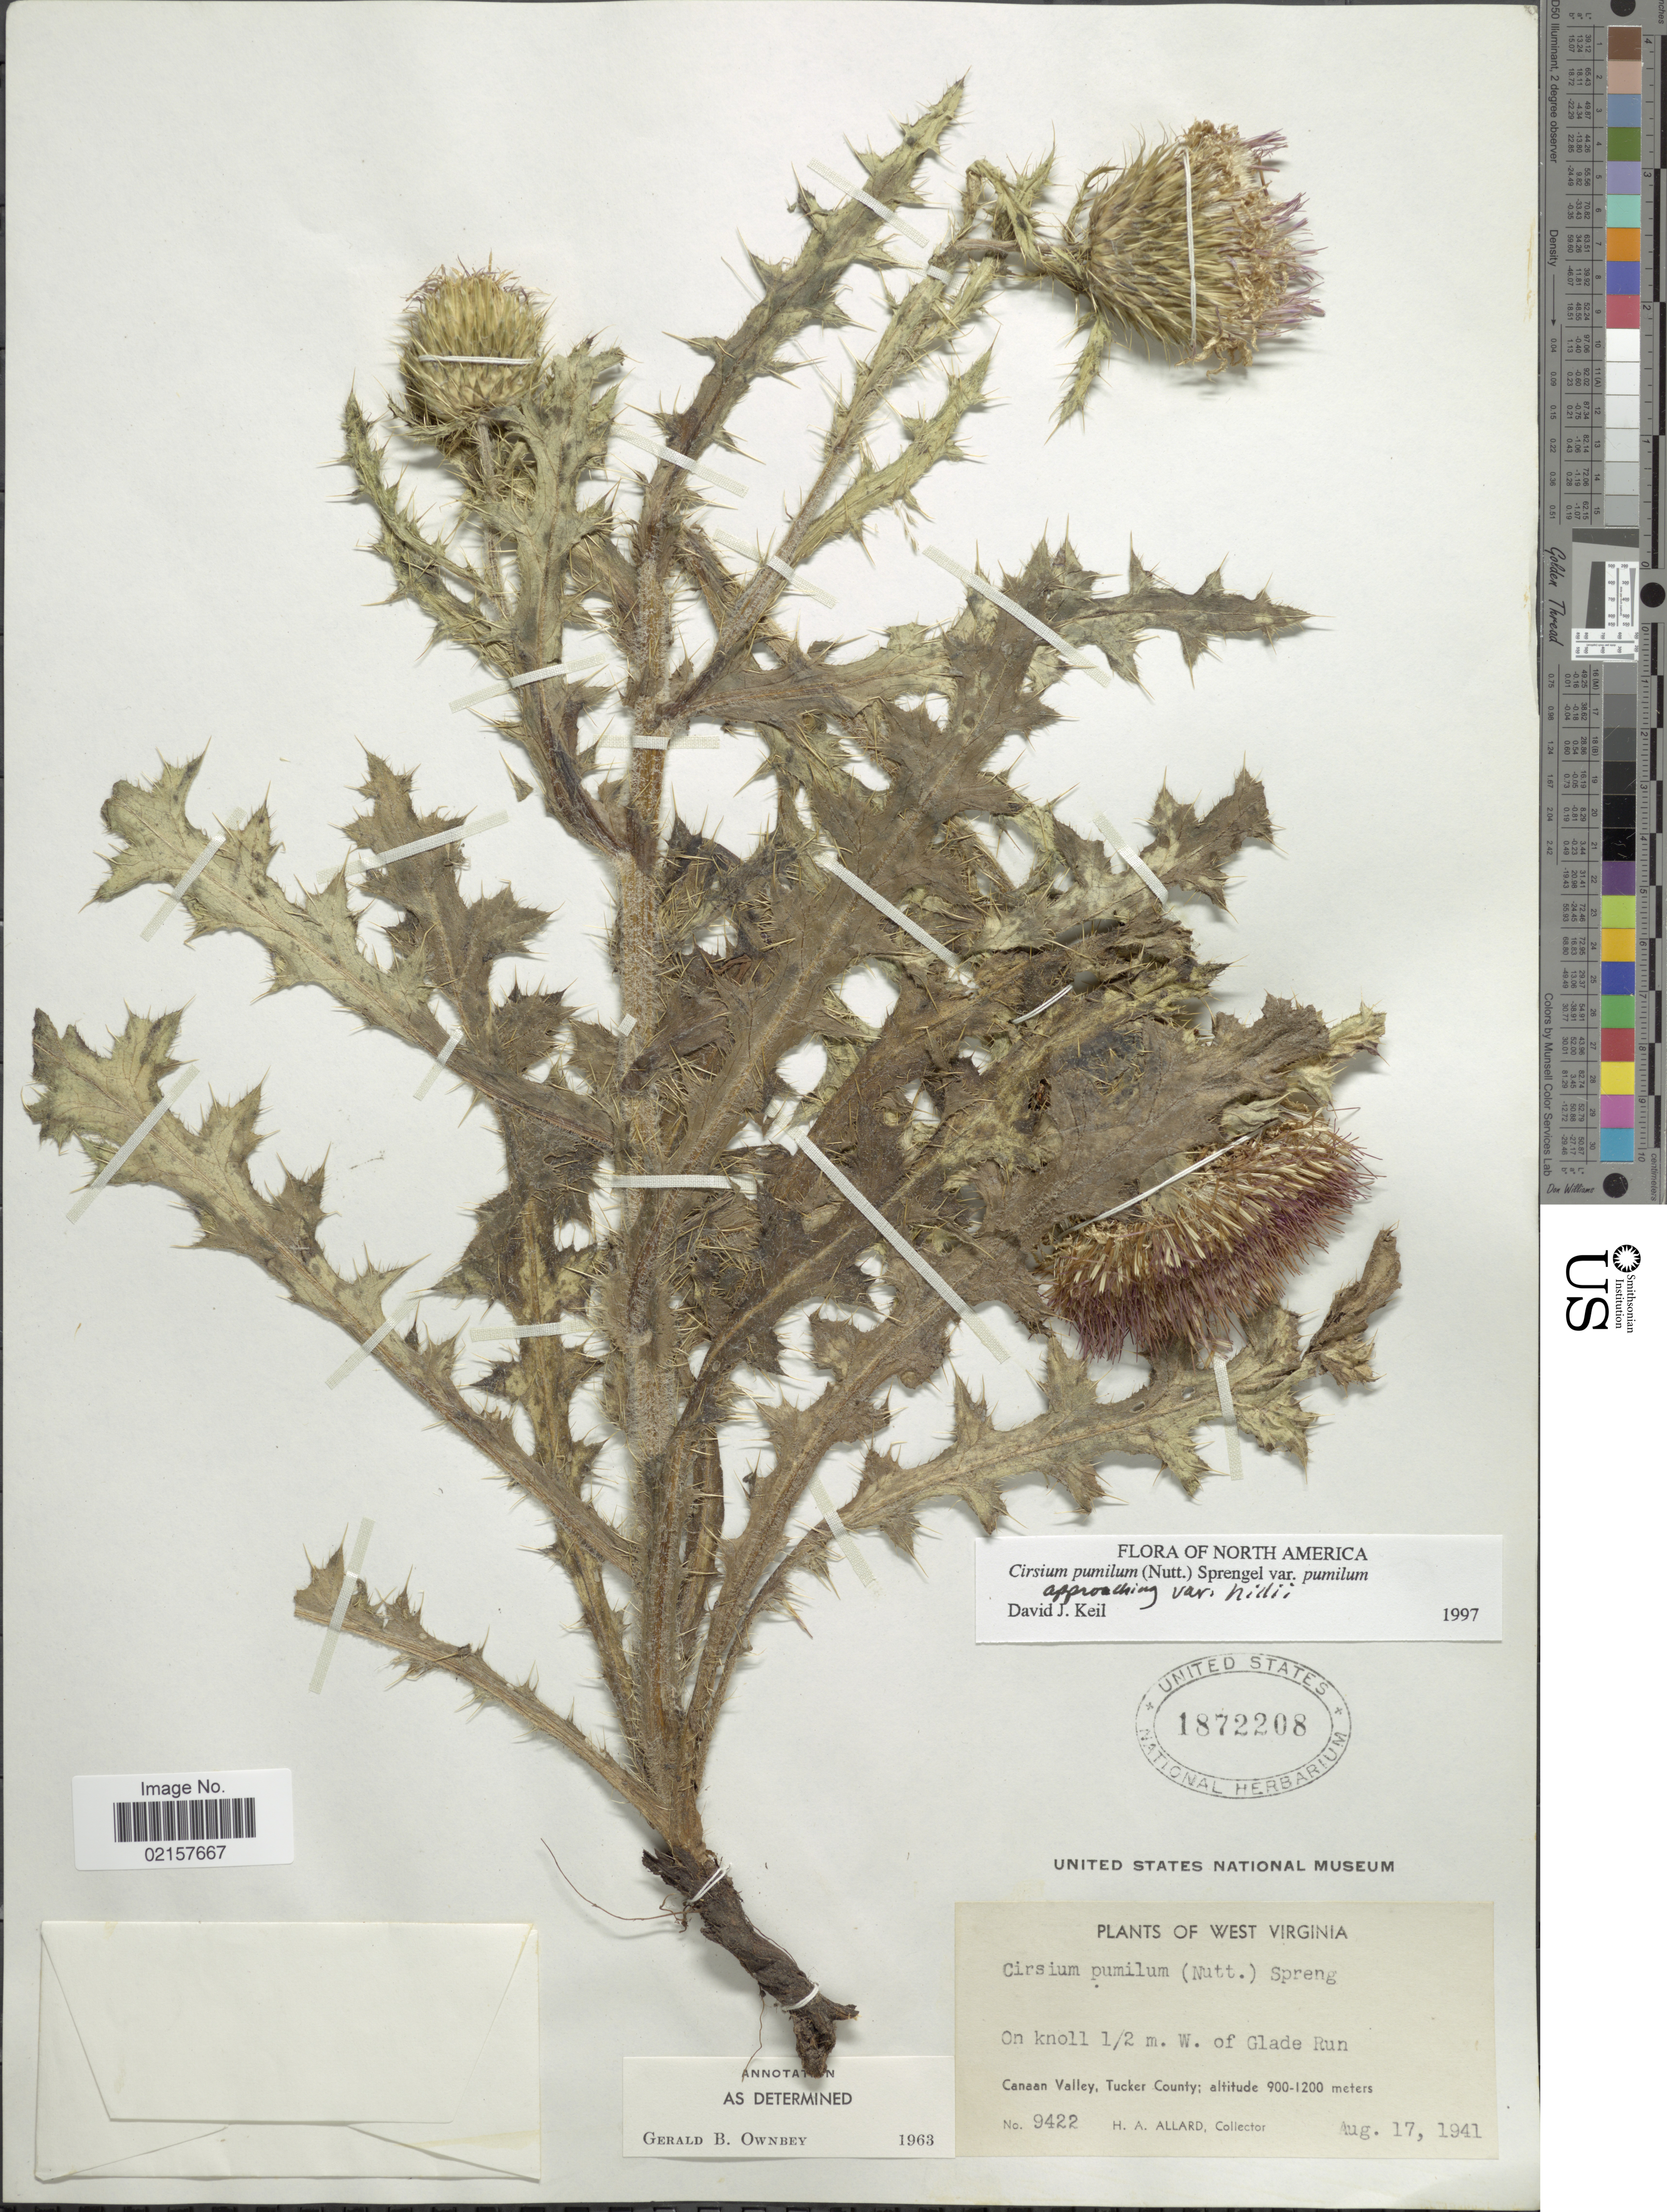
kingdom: Plantae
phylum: Tracheophyta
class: Magnoliopsida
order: Asterales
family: Asteraceae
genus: Cirsium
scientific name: Cirsium pumilum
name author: (Nutt.) Spreng.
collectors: H. A. Allard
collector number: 9422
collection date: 1941-08-17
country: United States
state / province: West Virginia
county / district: Tucker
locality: On knoll 1/2 m. W. of Glade Run, Canaan Valley, Tucker County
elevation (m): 900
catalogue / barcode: US 1872208